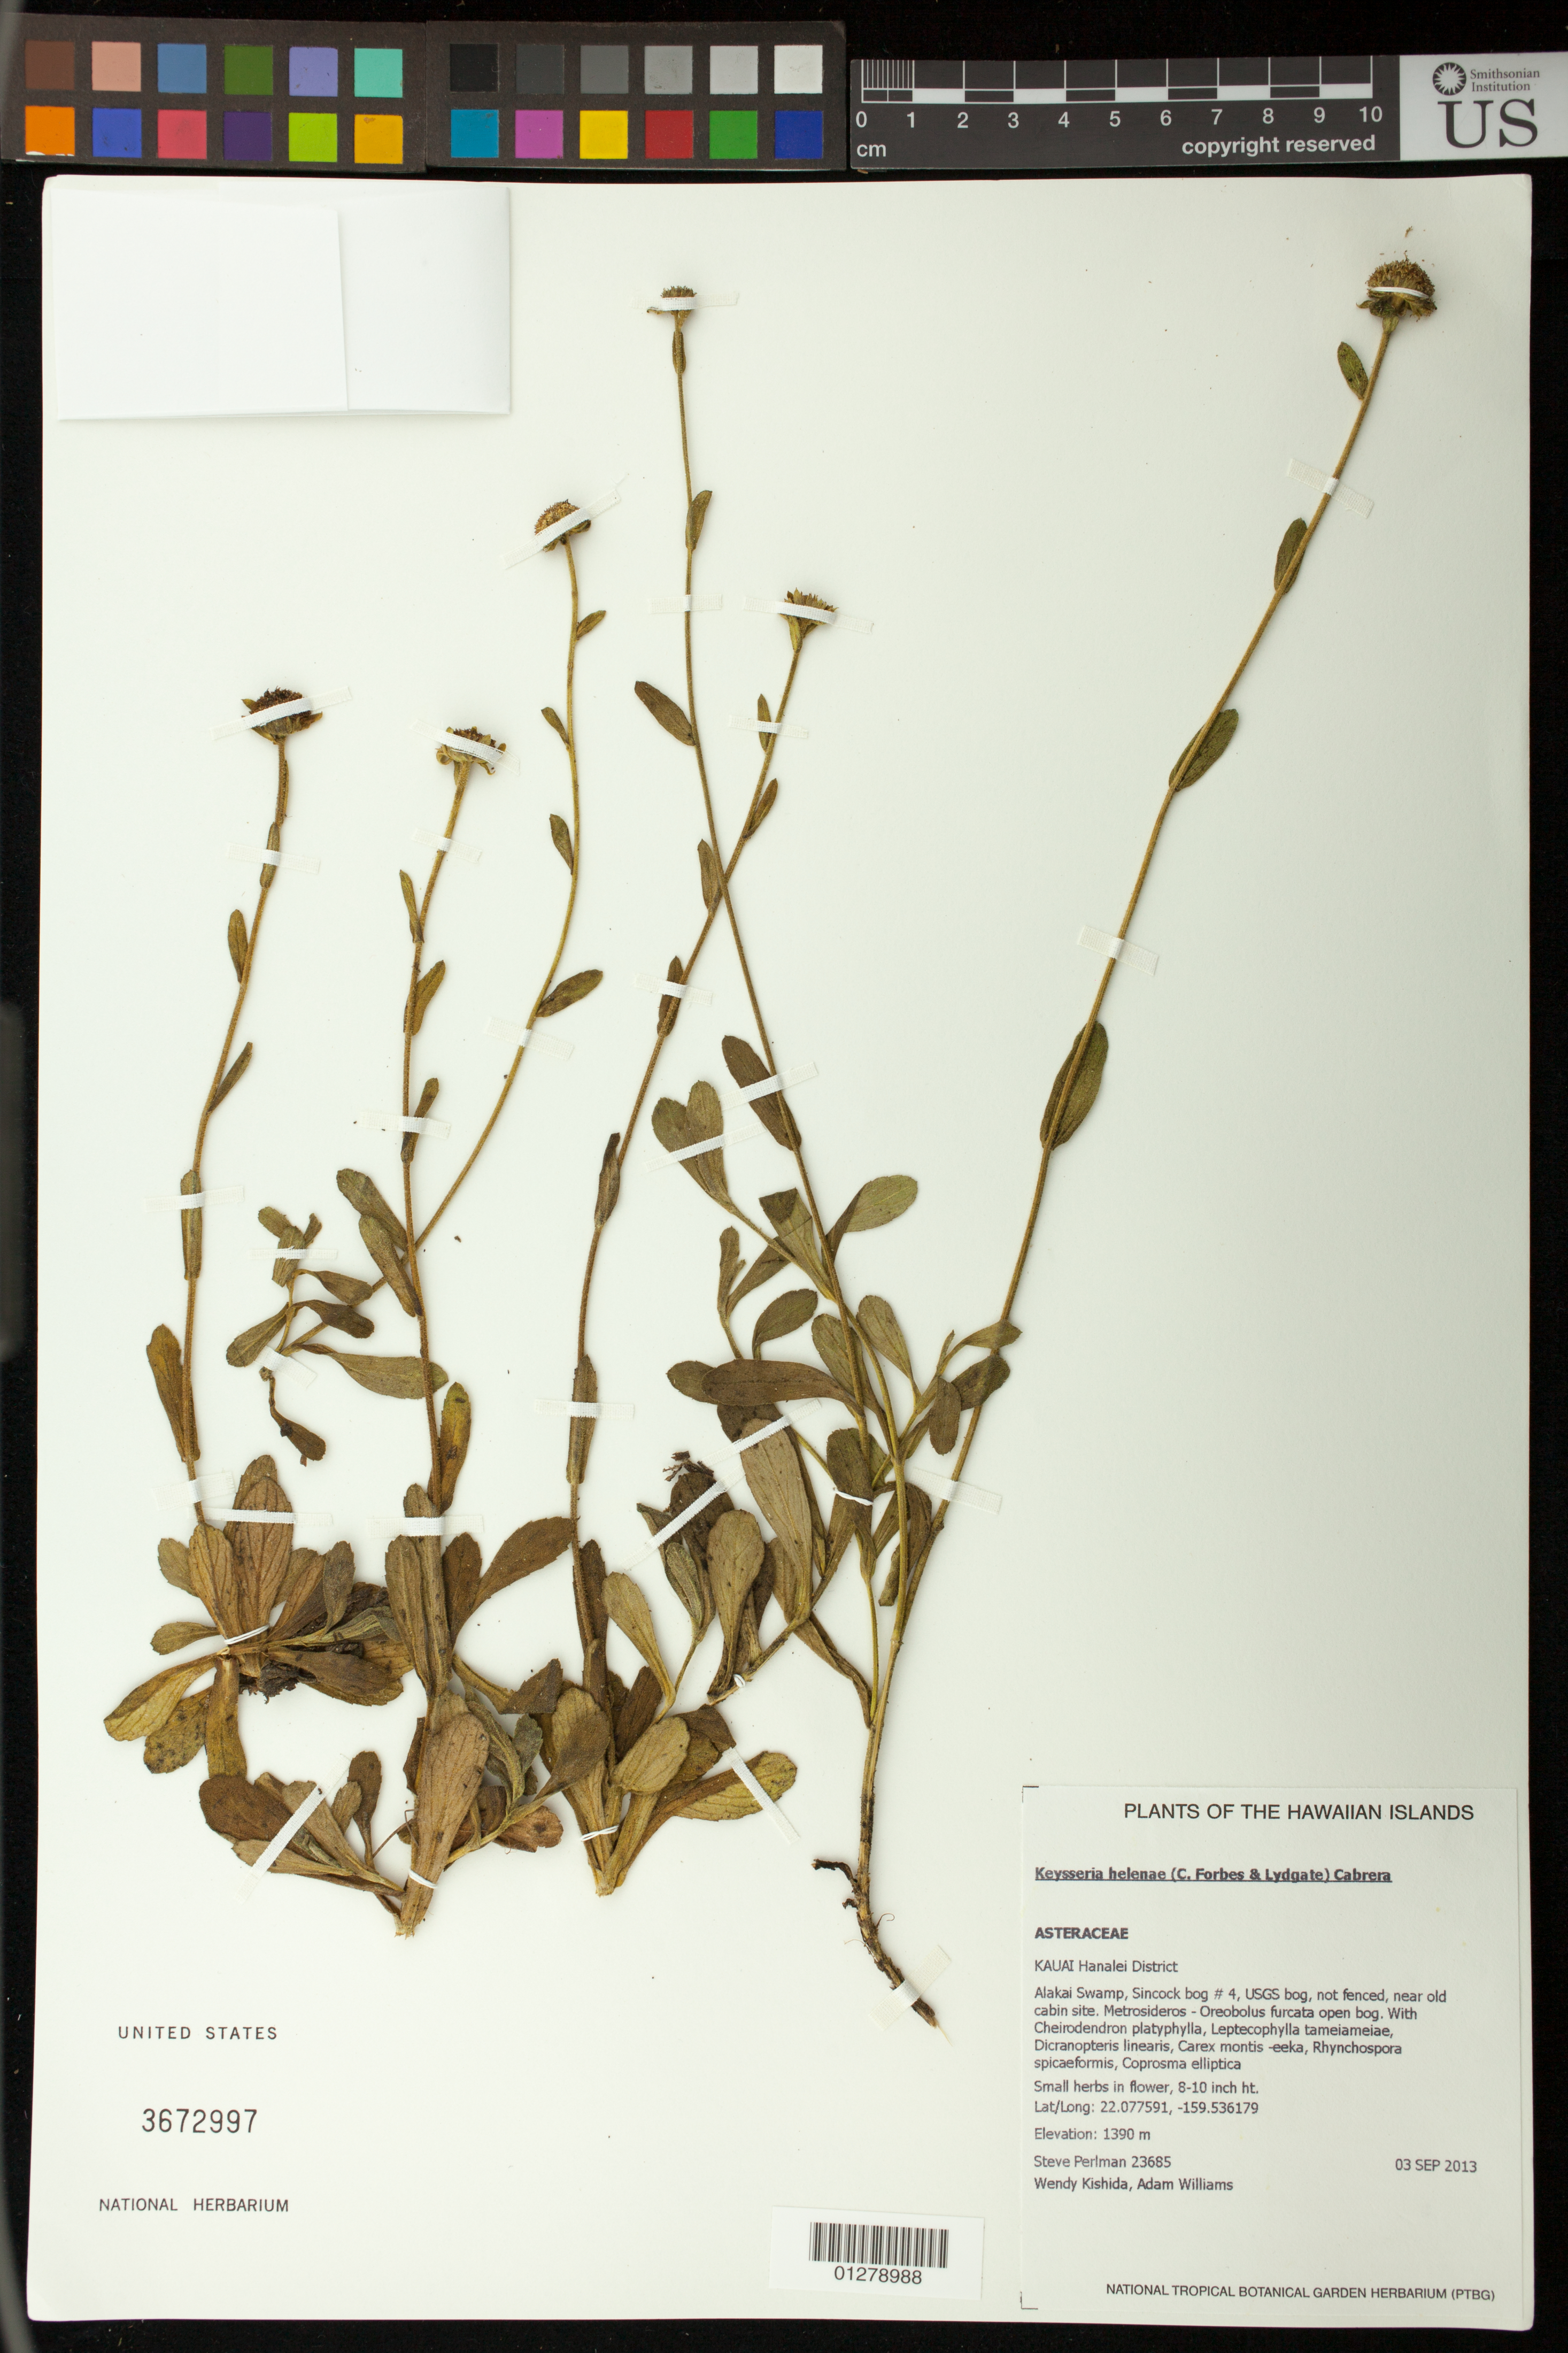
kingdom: Plantae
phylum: Tracheophyta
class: Magnoliopsida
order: Asterales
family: Asteraceae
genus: Keysseria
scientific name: Keysseria helena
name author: (C.N. Forbes & Lydgate) Cabrera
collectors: S. P. Perlman, W. Kishida & A. Williams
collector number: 23685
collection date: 2013-09-03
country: United States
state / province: Hawaii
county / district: Kauai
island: Kaua'i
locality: Hanalei District, Alakai Swamp, Sincock bog #4, USGS bog, not fenced, near old cabin site.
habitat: Open bog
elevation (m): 1390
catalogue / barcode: US 3672997